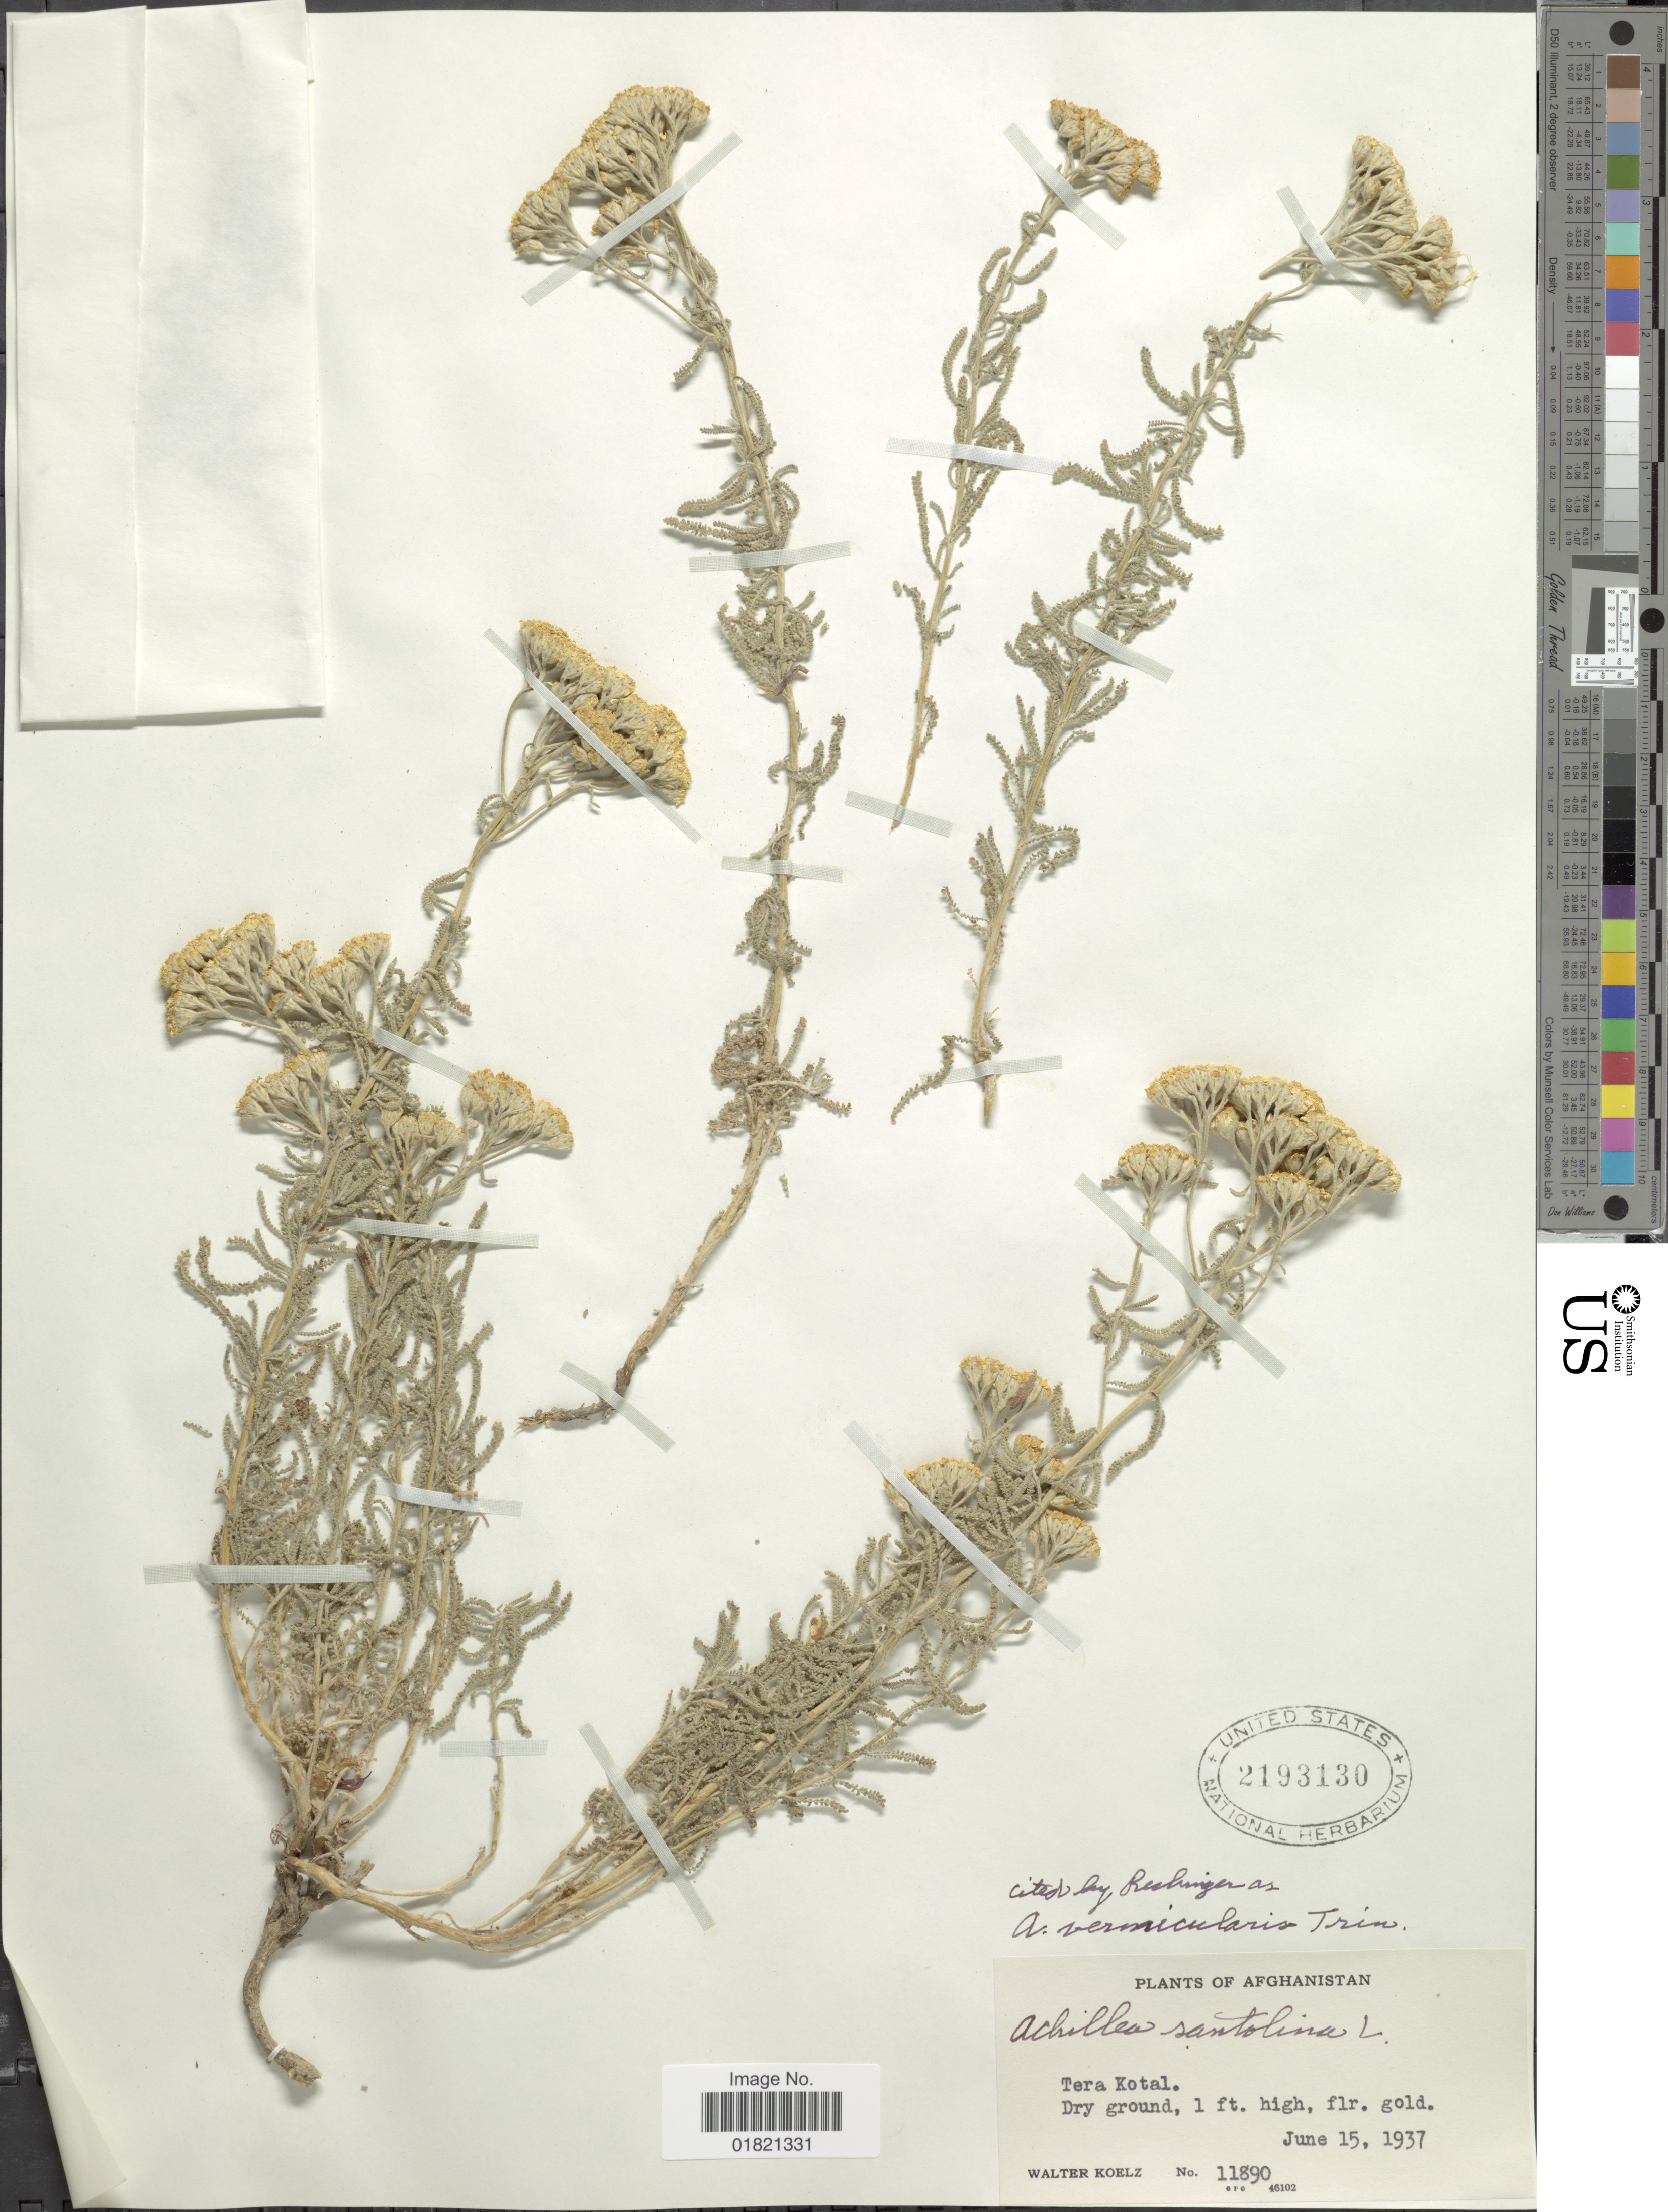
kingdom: Plantae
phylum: Tracheophyta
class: Magnoliopsida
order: Asterales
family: Asteraceae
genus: Achillea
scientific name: Achillea vermicularis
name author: Trin.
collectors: W. N. Koelz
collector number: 11890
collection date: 1937-06-15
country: Afghanistan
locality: Tera Kotal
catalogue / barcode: US 2193130